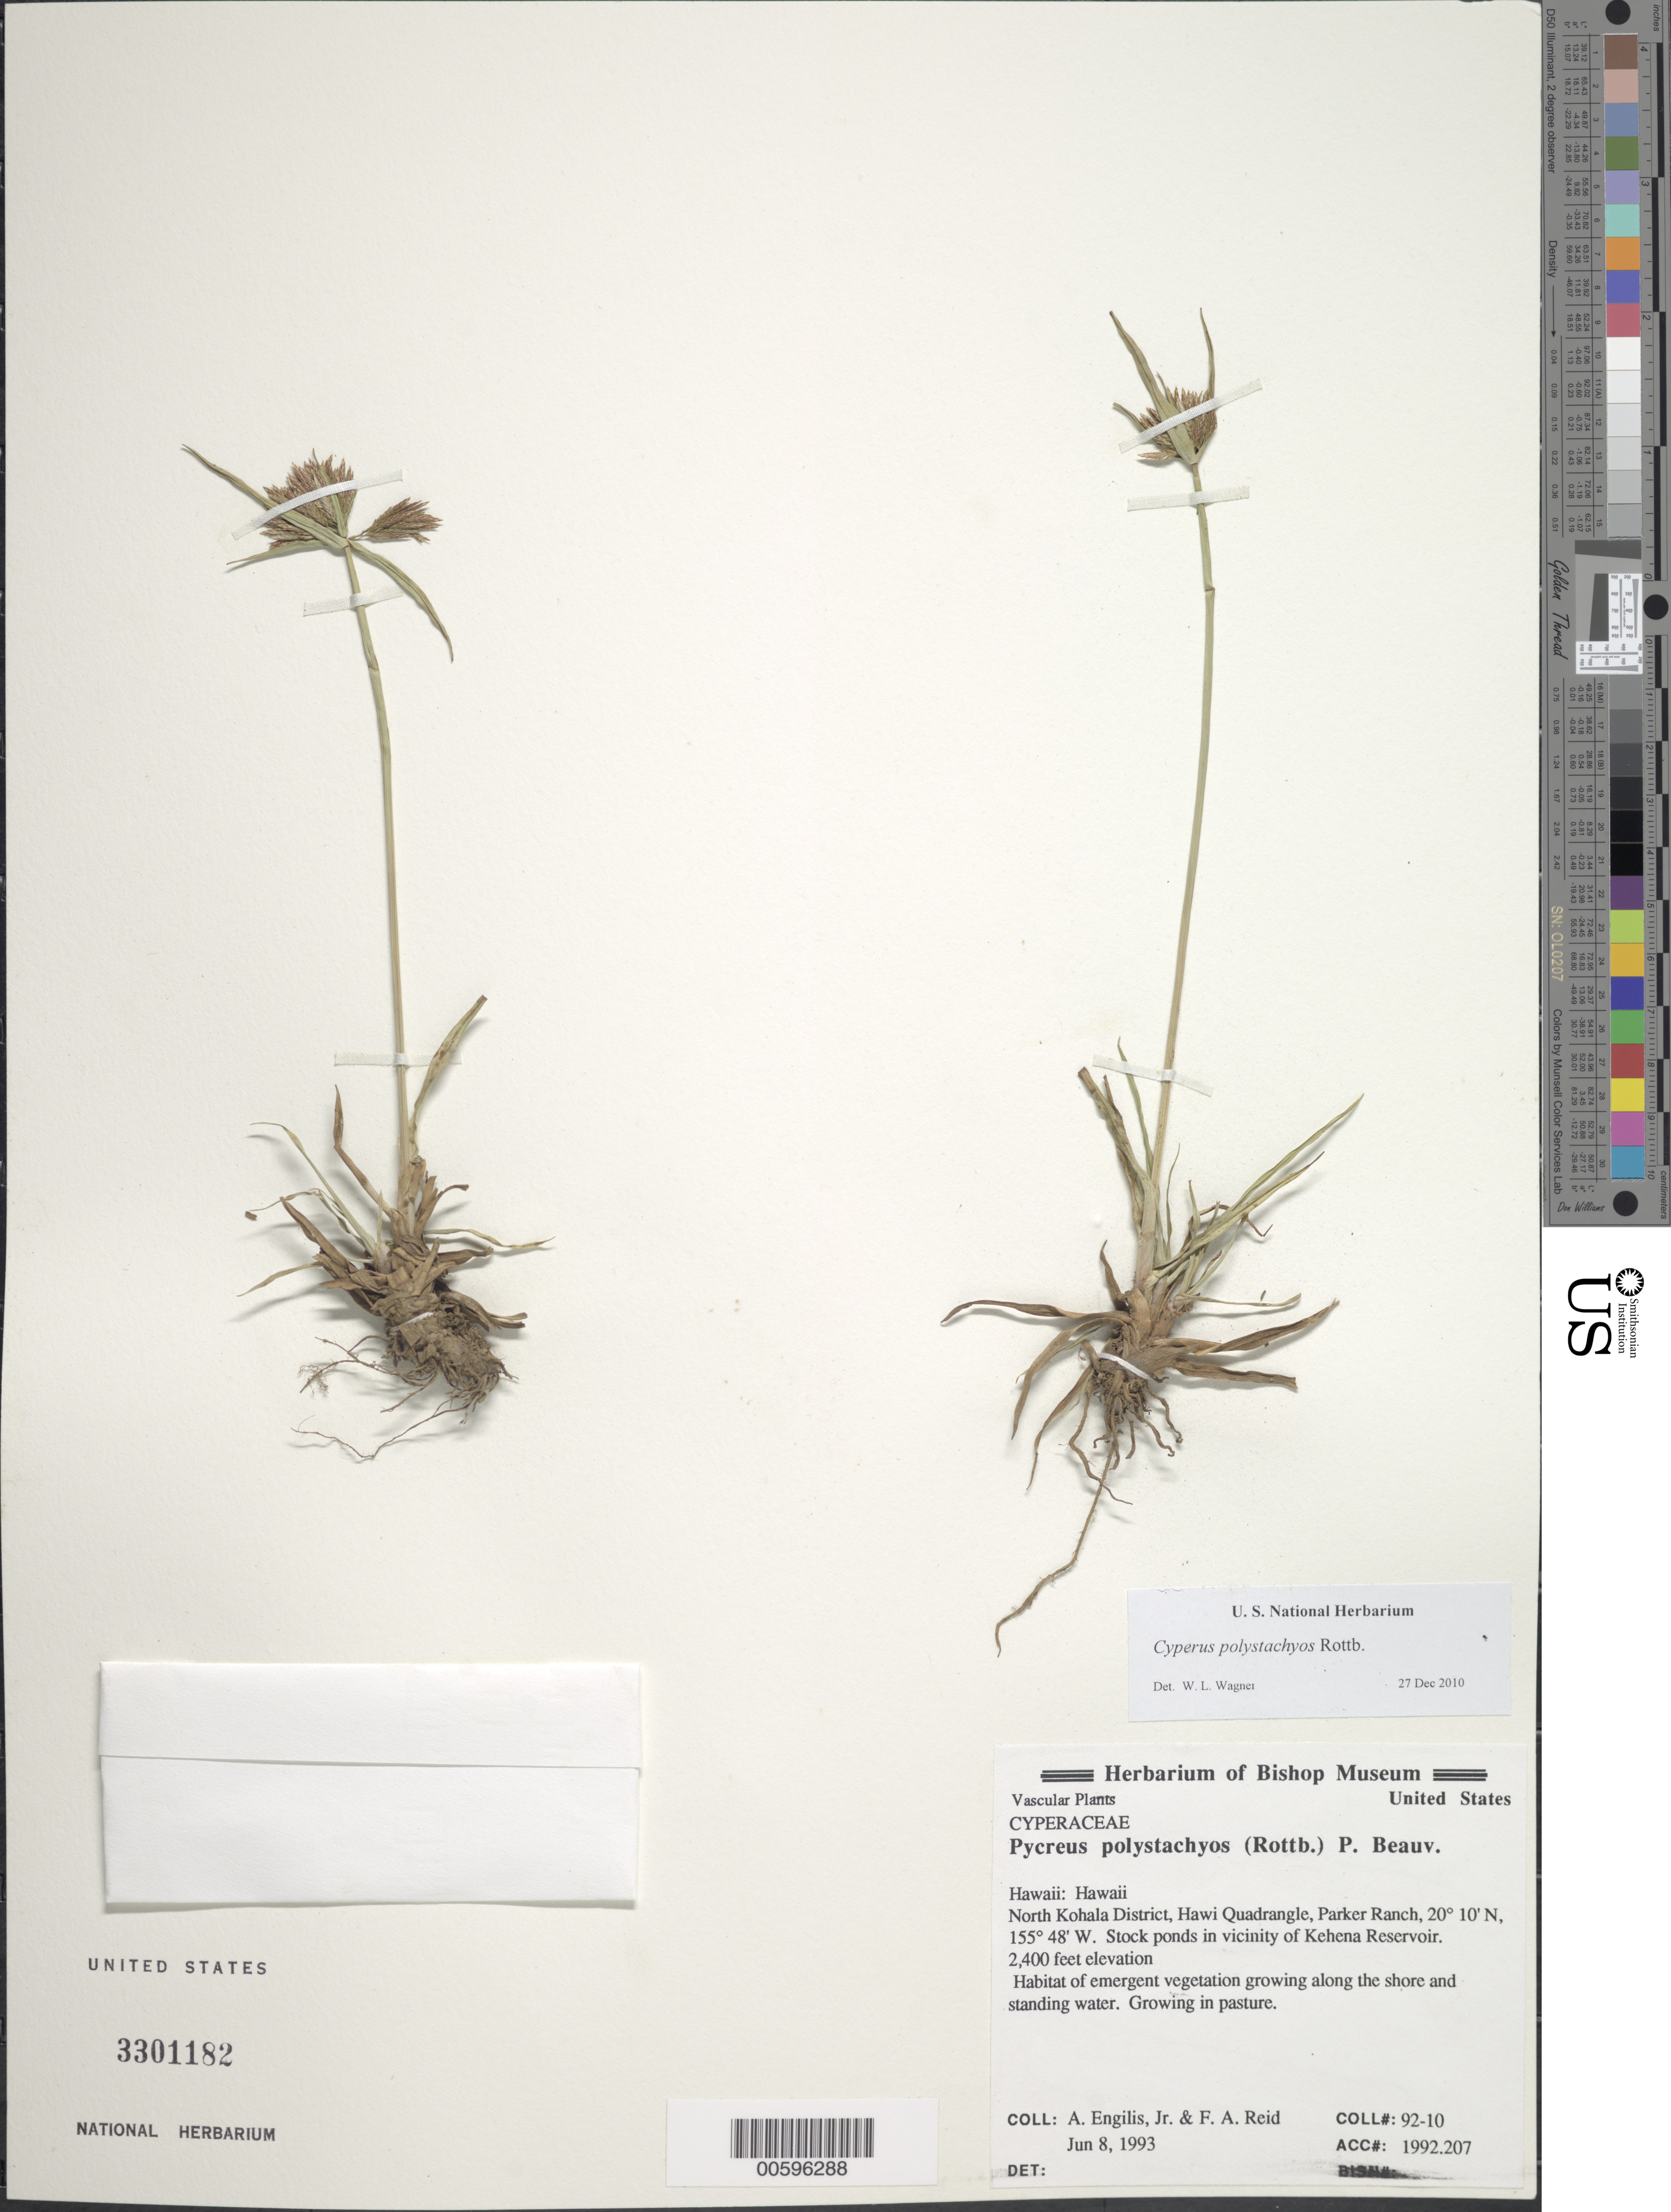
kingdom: Plantae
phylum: Tracheophyta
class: Liliopsida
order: Poales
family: Cyperaceae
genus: Cyperus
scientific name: Cyperus polystachyos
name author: Rottb.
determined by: Wagner, W. L., (BOT), Smithsonian Institution - National Museum of Natural History (UNITED STATES)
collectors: A. Engilis Jr. & F. Reid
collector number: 92-10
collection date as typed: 8 Jun 1993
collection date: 1993-06-08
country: United States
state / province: Hawaii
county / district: Hawaii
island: Hawaii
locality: North Kohala Dist, Hawi Quadrangle, Parker Ranch. Vicinity of Kehena Reservoir.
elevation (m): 732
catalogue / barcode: US 3301182